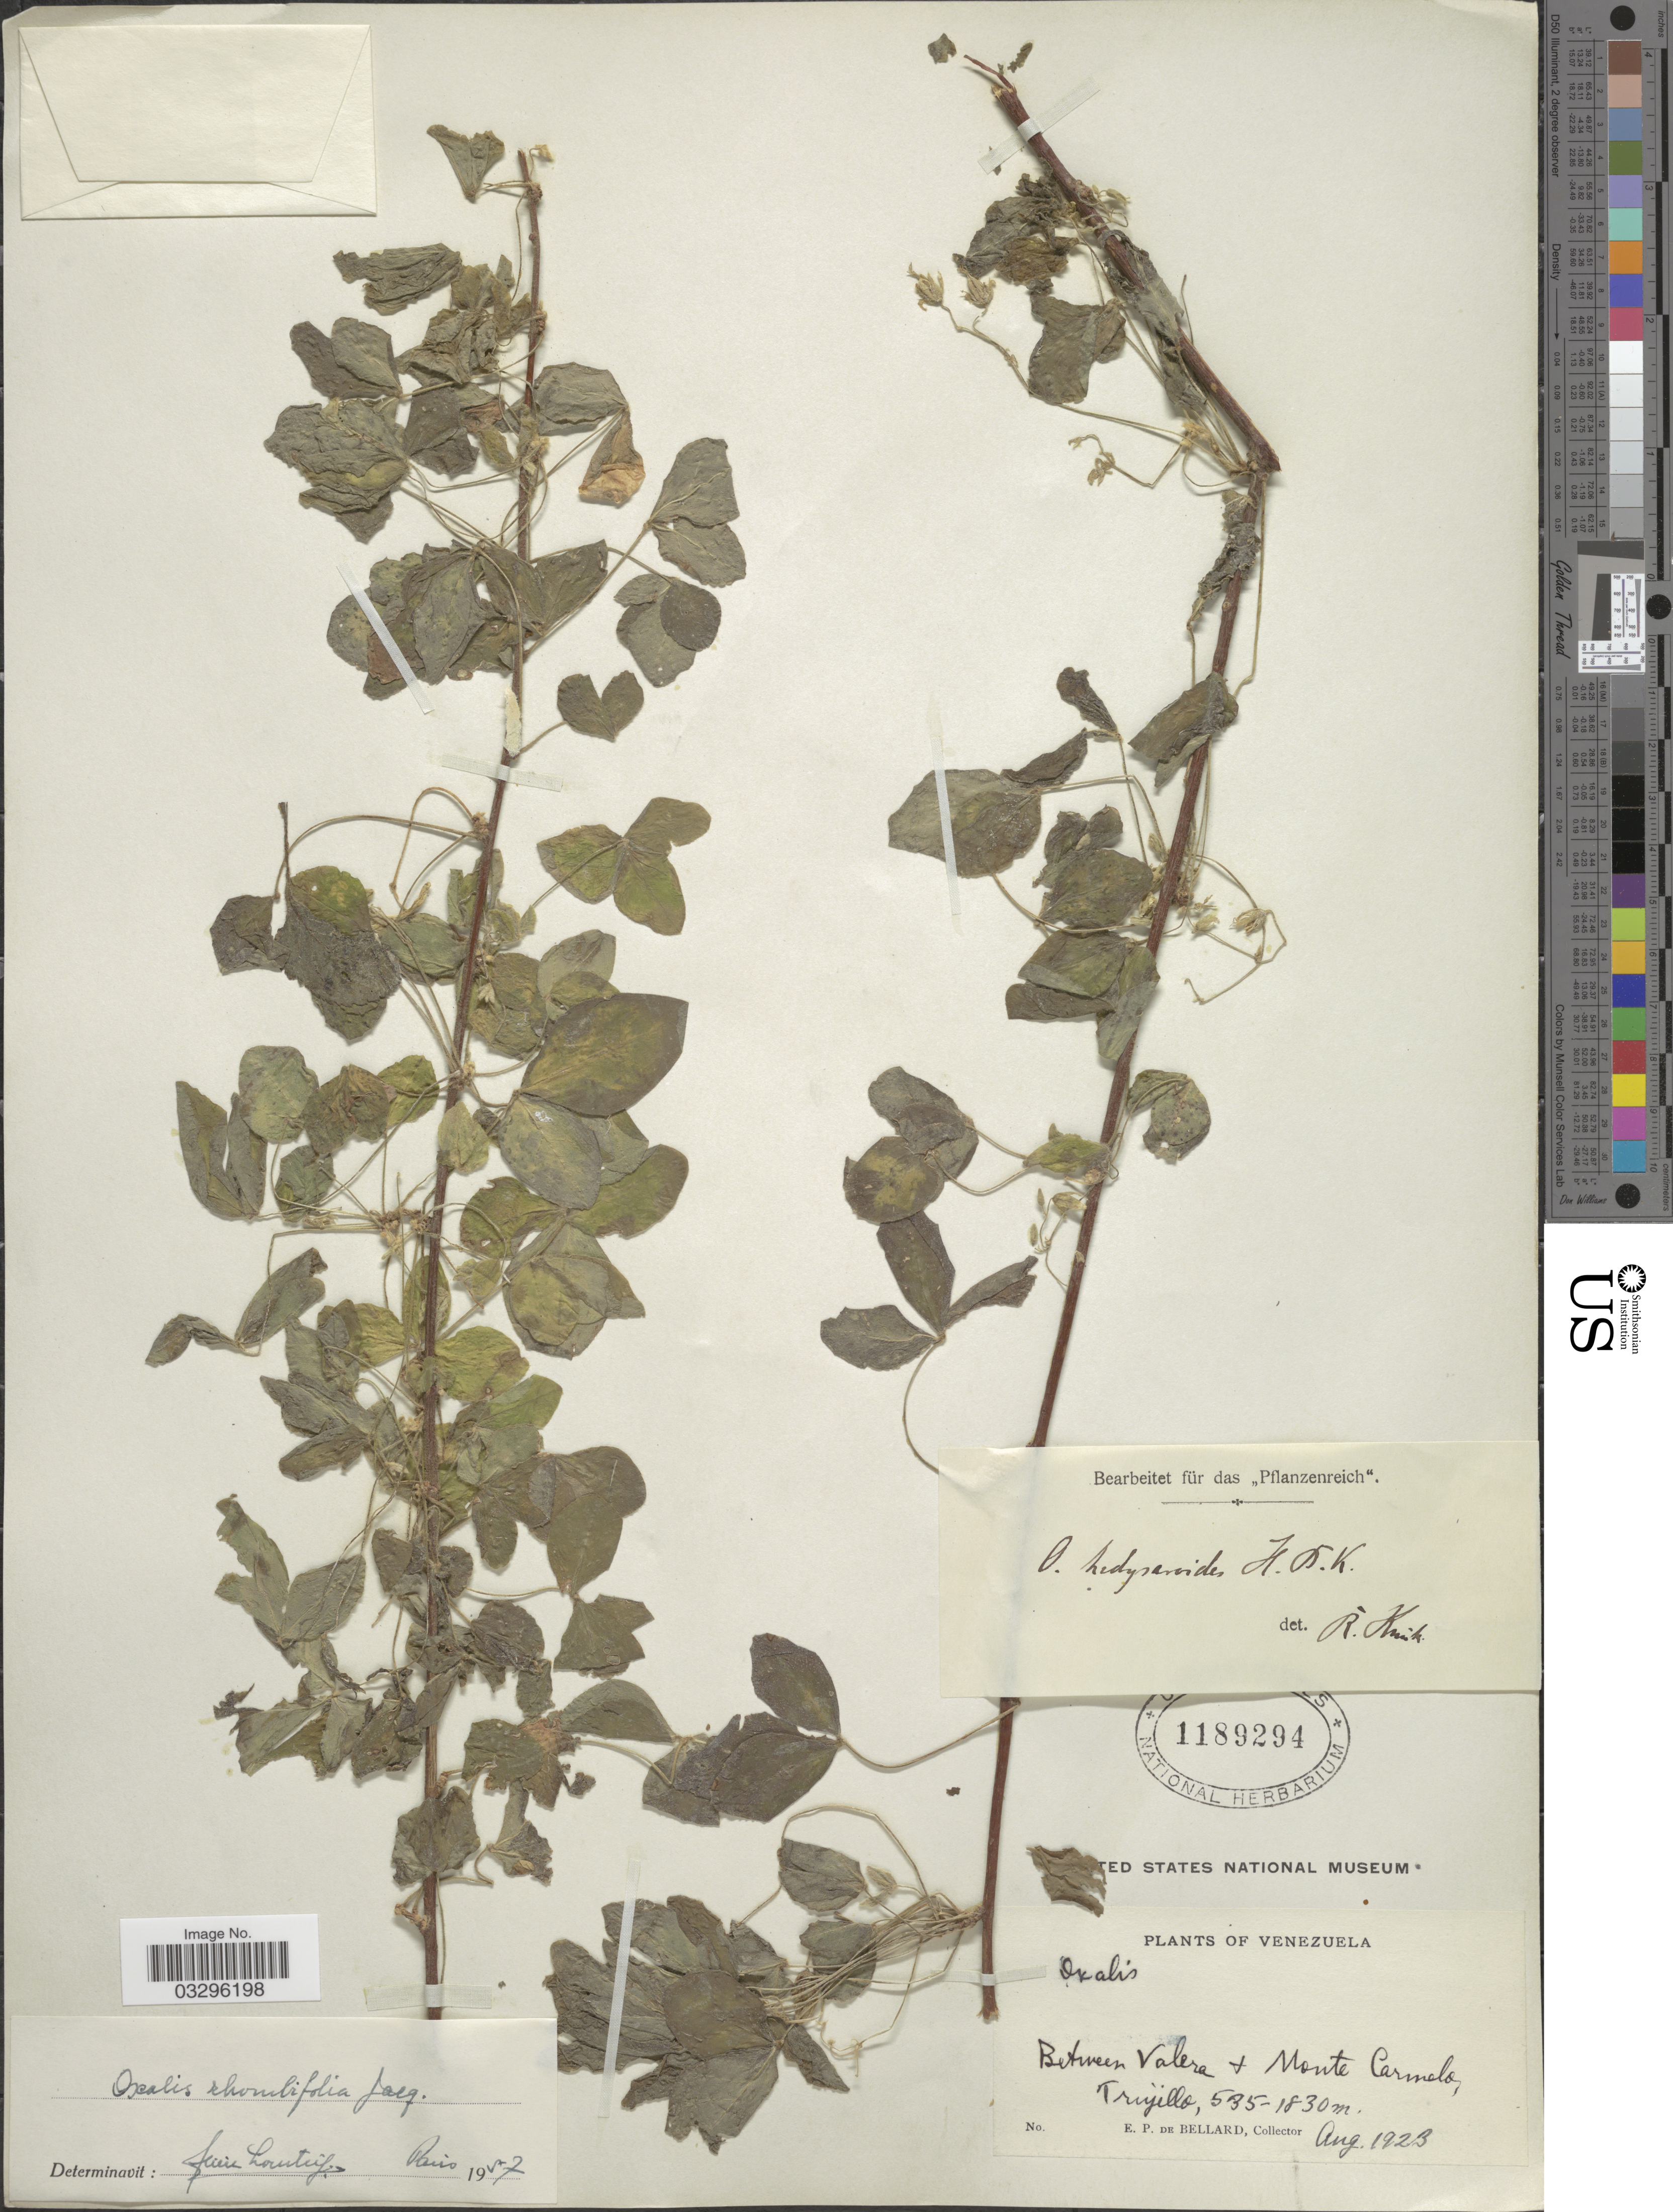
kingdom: Plantae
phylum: Tracheophyta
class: Magnoliopsida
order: Oxalidales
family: Oxalidaceae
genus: Oxalis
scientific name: Oxalis rhombifolia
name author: Jacq.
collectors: E. de Bellard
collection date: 1923-08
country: Venezuela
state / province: Trujillo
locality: Between Valera + Monte Carmelo.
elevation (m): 535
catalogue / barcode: US 1189294